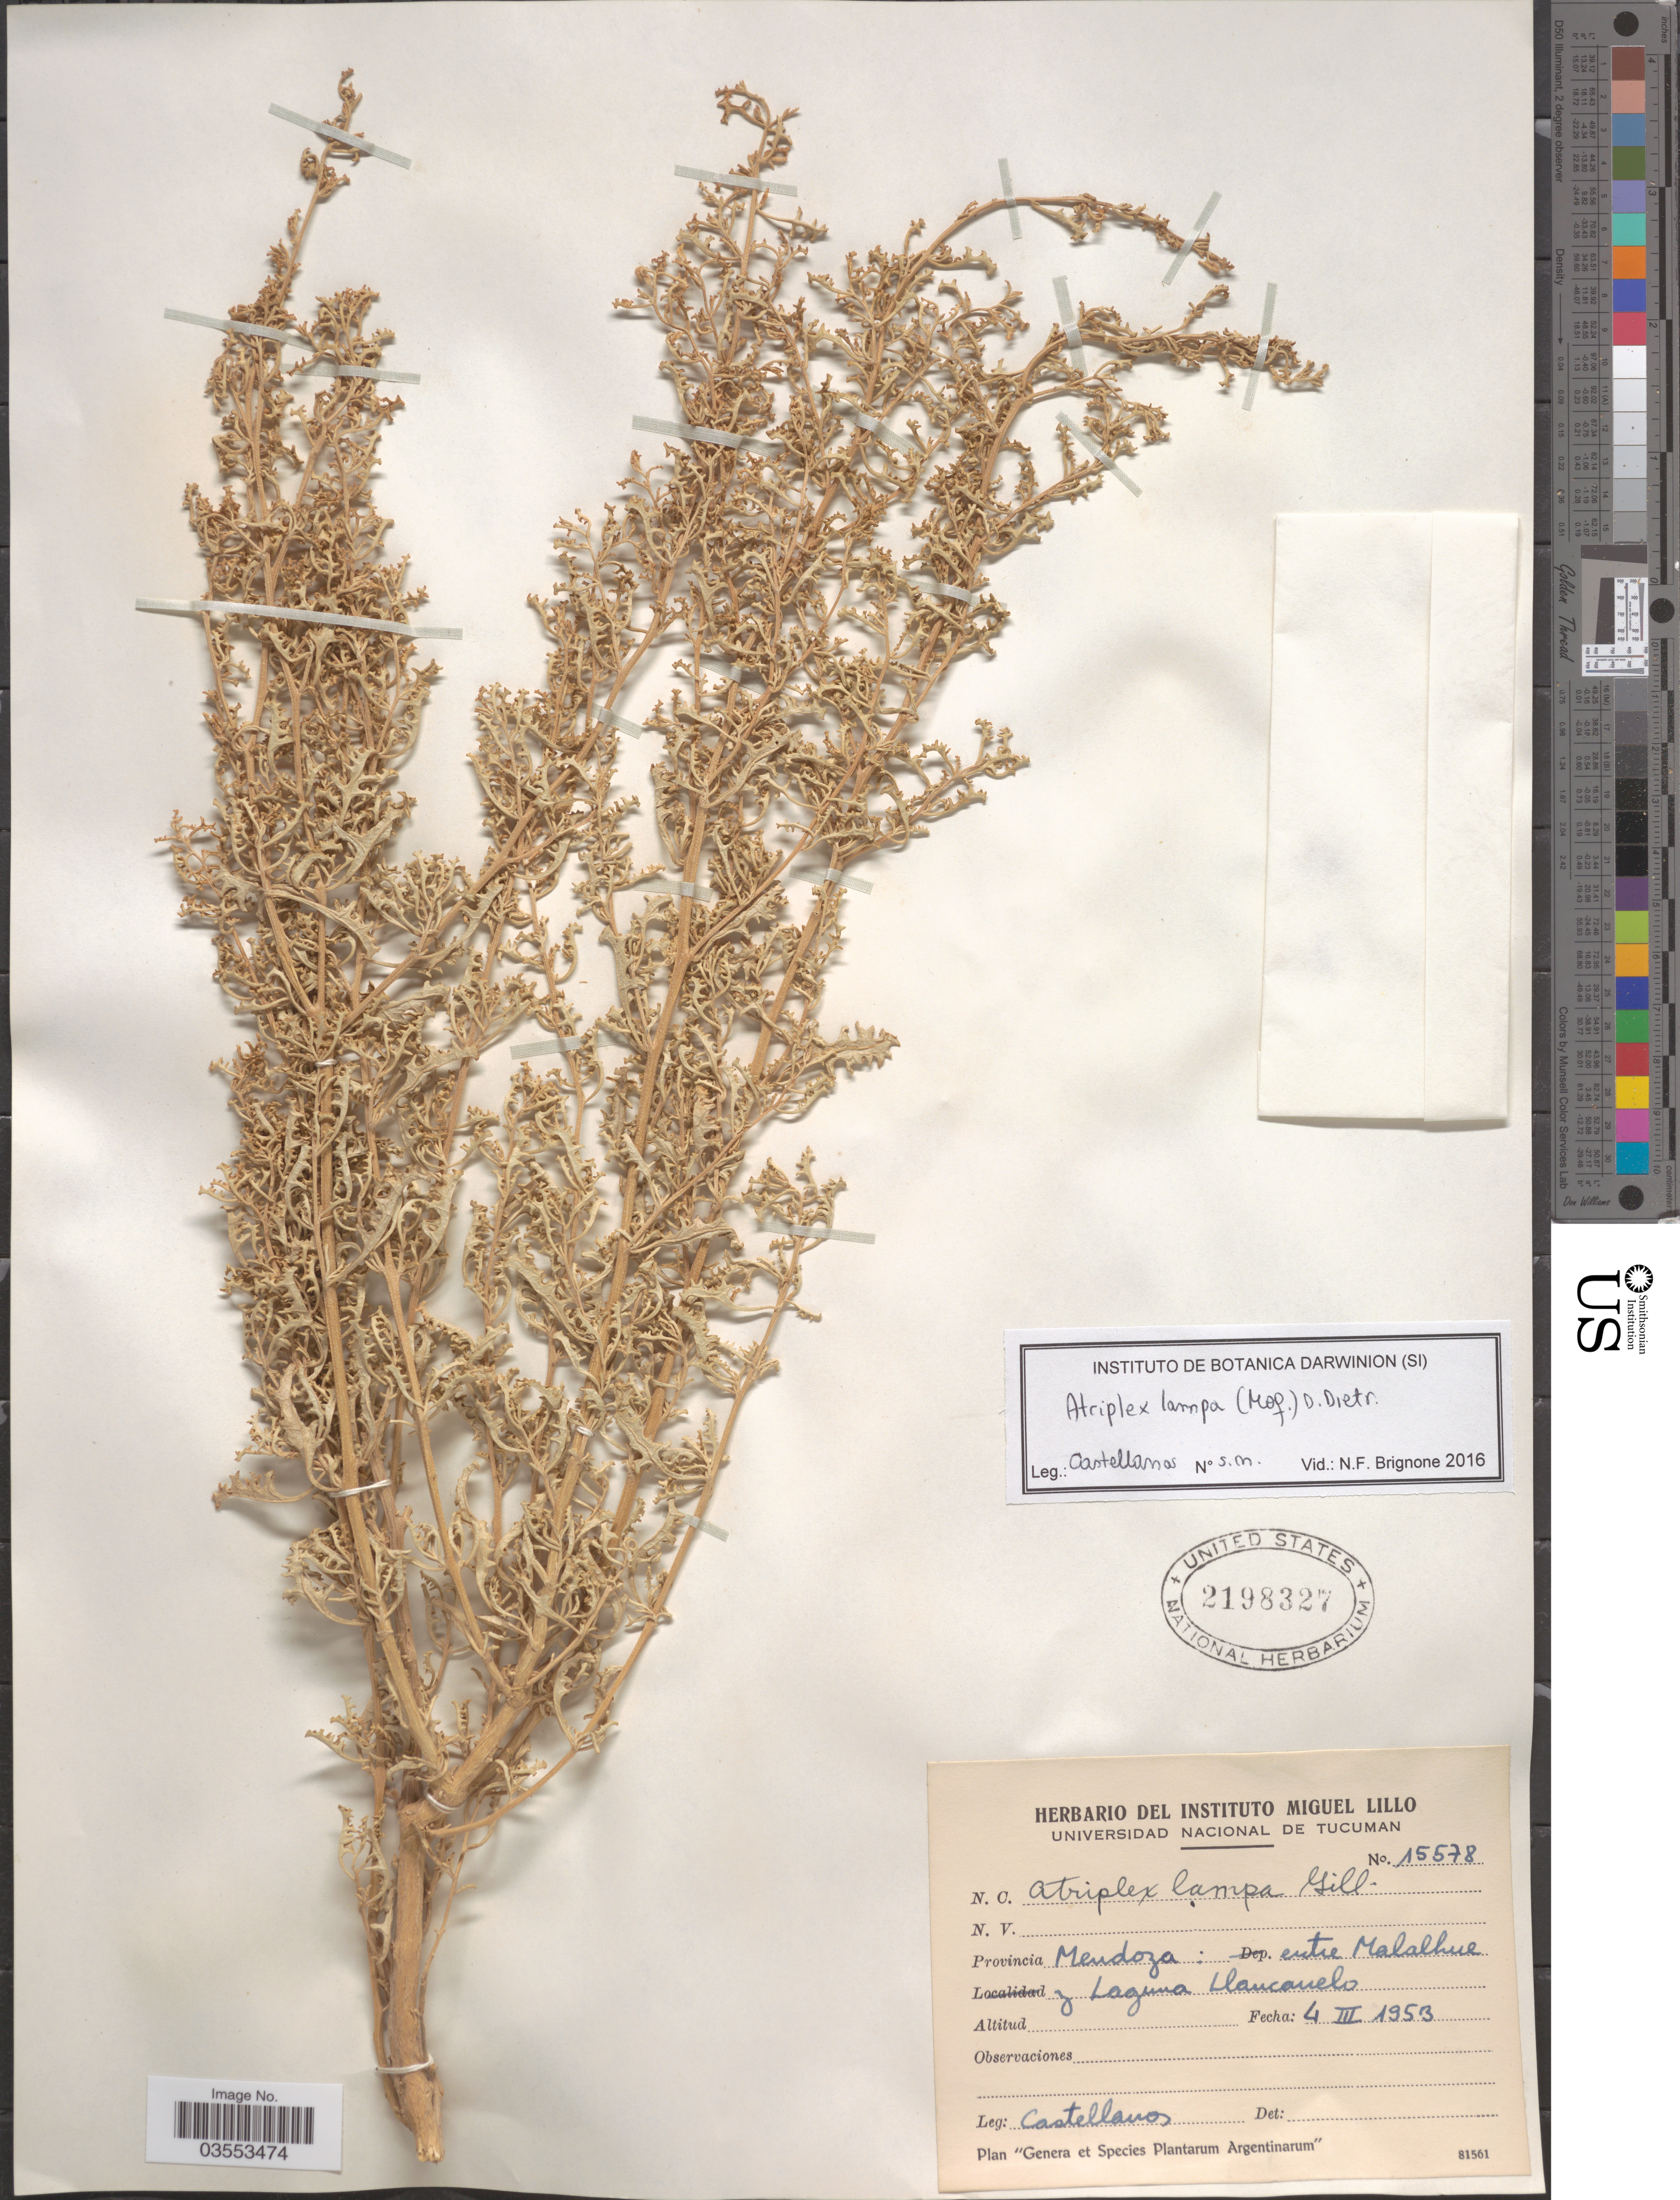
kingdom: Plantae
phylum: Tracheophyta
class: Magnoliopsida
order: Caryophyllales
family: Amaranthaceae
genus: Atriplex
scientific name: Atriplex lampa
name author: (Moq.) Gillies ex D. Dietr.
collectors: -- Castellanos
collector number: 15578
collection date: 1953-03-04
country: Argentina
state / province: Mendoza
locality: Entre Malalhue y Laguna Llancanelo.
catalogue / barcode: US 2198327